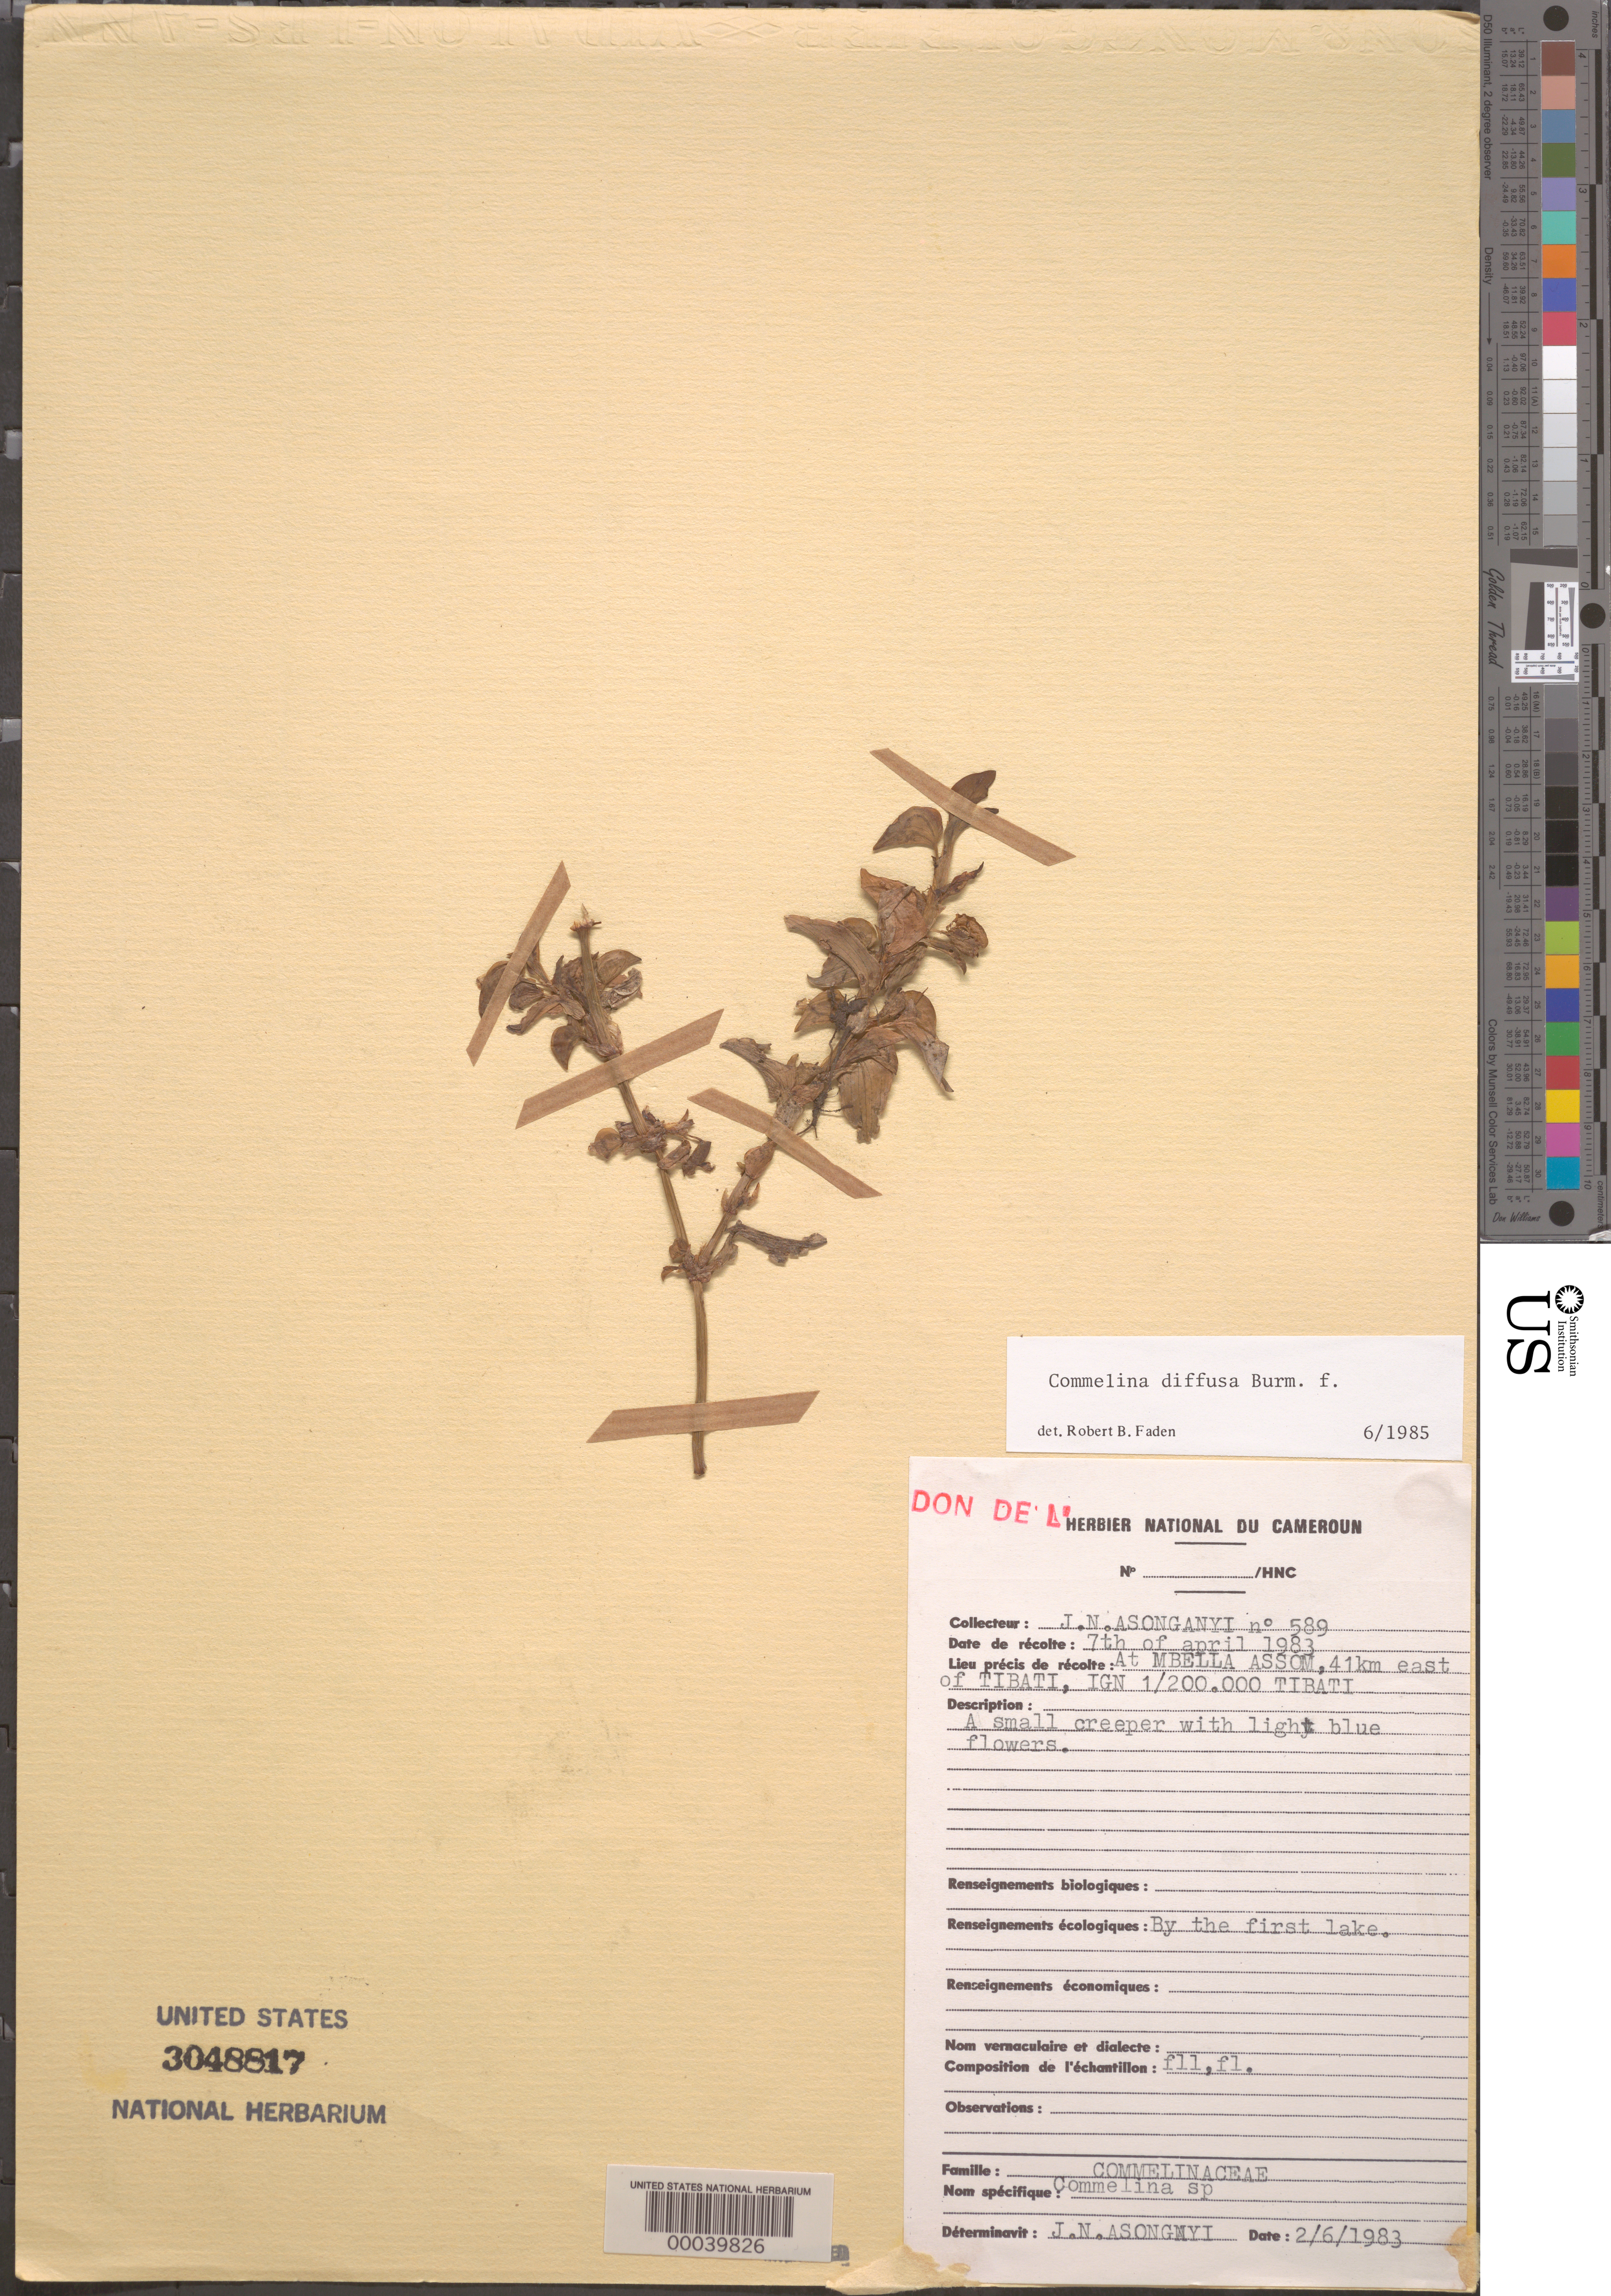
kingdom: Plantae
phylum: Tracheophyta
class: Liliopsida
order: Commelinales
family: Commelinaceae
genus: Commelina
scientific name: Commelina diffusa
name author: Burm. f.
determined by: Faden, Robert B., (US), Smithsonian Institution - National Museum of Natural History (UNITED STATES)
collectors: J. Asonganyi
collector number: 589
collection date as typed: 07 Apr 1983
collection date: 1983-04-07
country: Cameroon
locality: Mbella assom, e of tibati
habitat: Near lake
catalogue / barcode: US 3048817